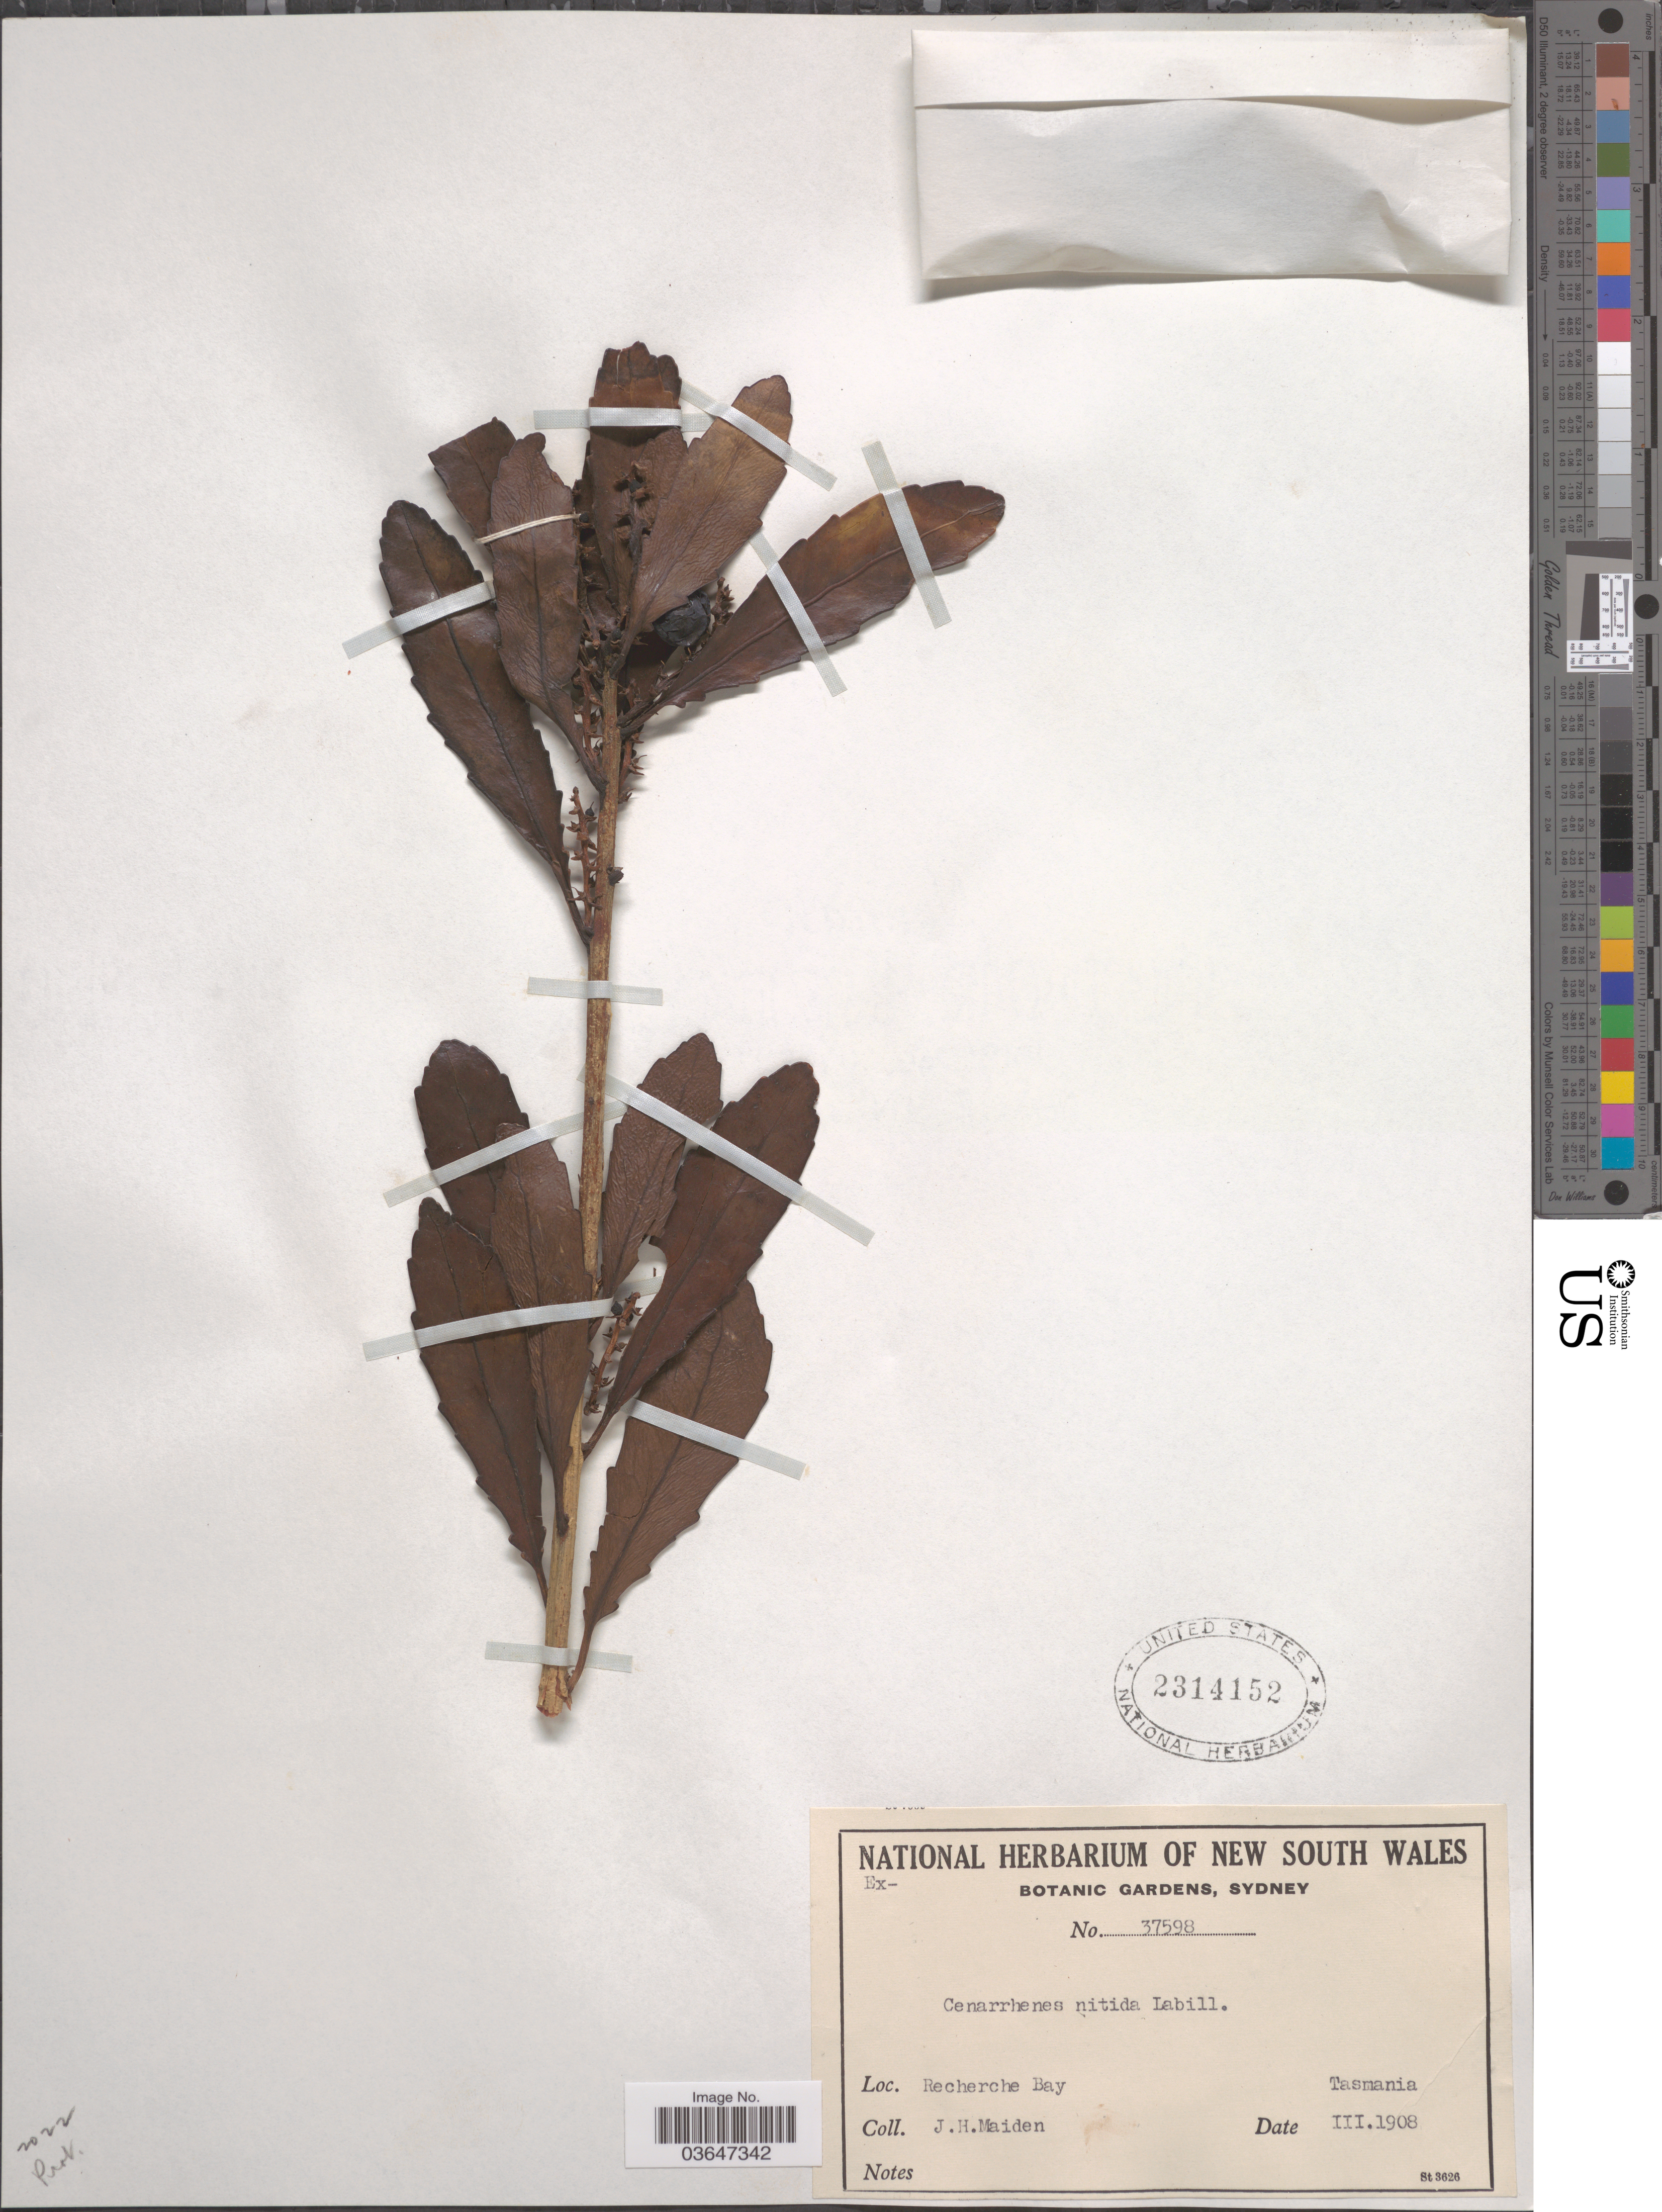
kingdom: Plantae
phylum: Tracheophyta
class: Magnoliopsida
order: Proteales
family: Proteaceae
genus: Cenarrhenes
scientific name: Cenarrhenes nitida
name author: Labill.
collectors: J. Maiden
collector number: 37598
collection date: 1908-03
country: Australia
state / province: Tasmania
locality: Recherche Bay.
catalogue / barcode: US 2314152